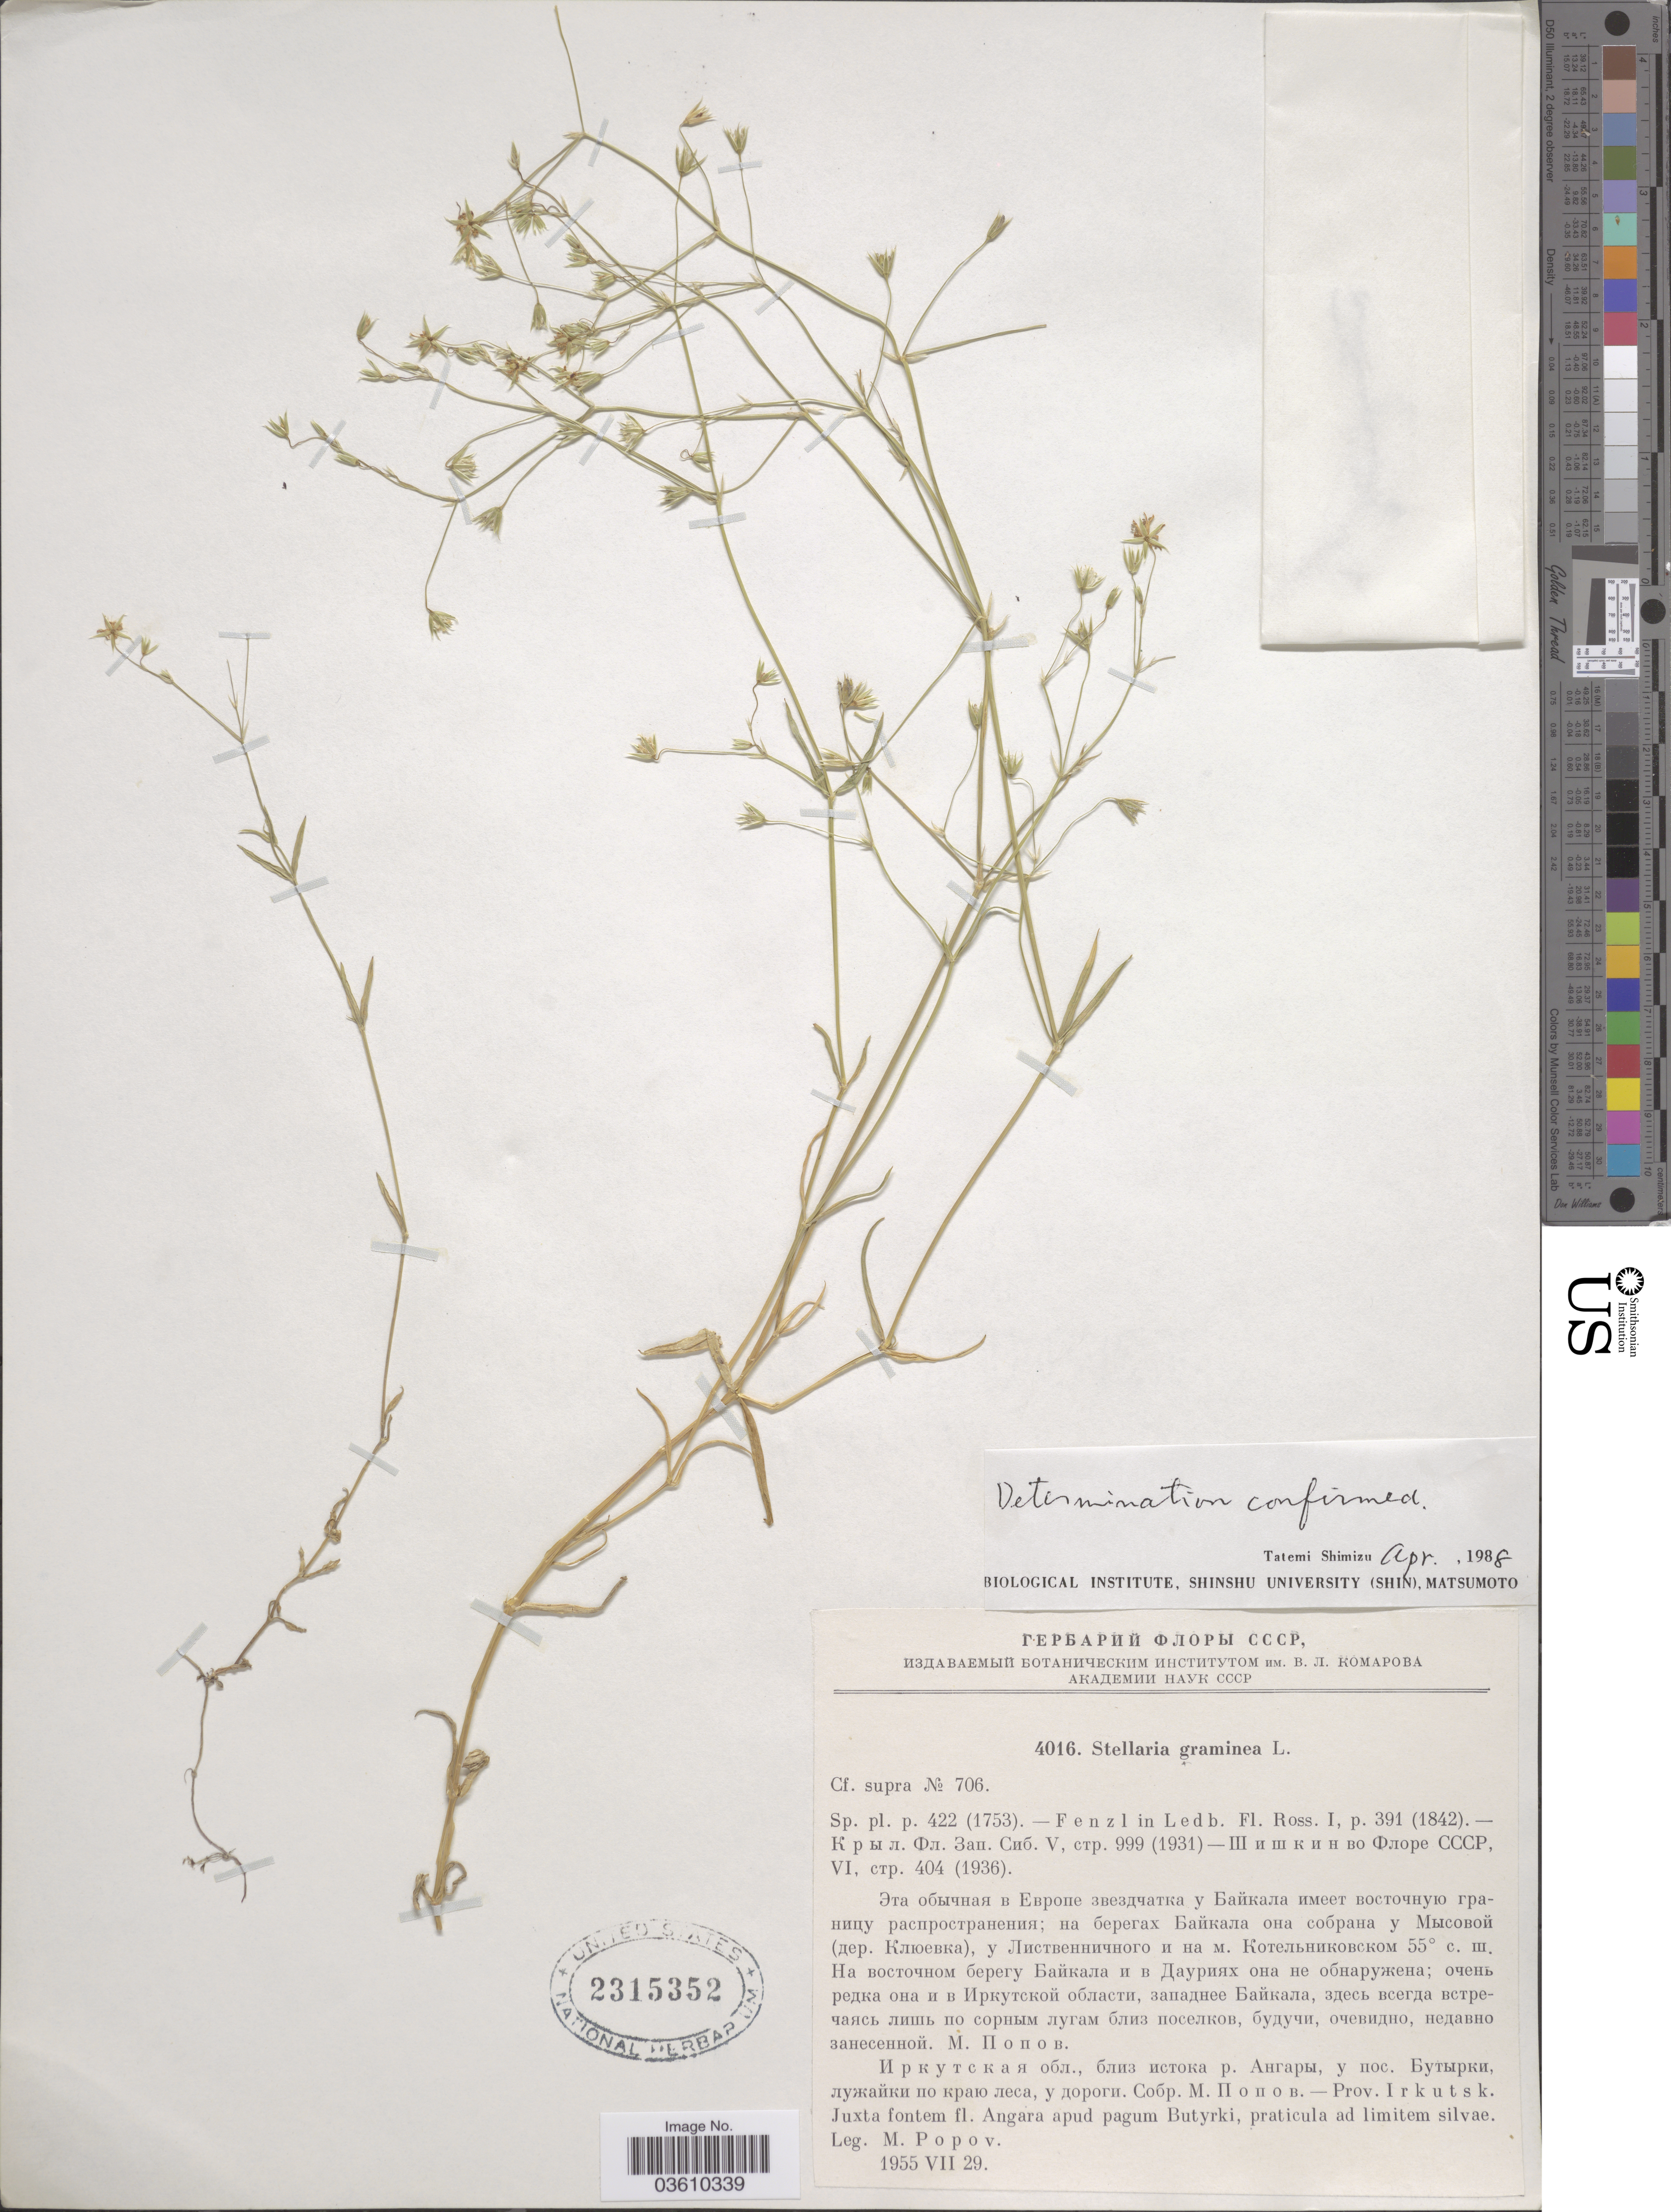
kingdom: Plantae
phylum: Tracheophyta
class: Magnoliopsida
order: Caryophyllales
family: Caryophyllaceae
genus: Stellaria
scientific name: Stellaria graminea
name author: L.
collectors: M. Popov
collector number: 4016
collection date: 1955-07-29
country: Russian Federation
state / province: Irkutsk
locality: Juxta fontem fl. Angara apud pagum Butyrki, praticula ad limitem silvae.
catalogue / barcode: US 2315352